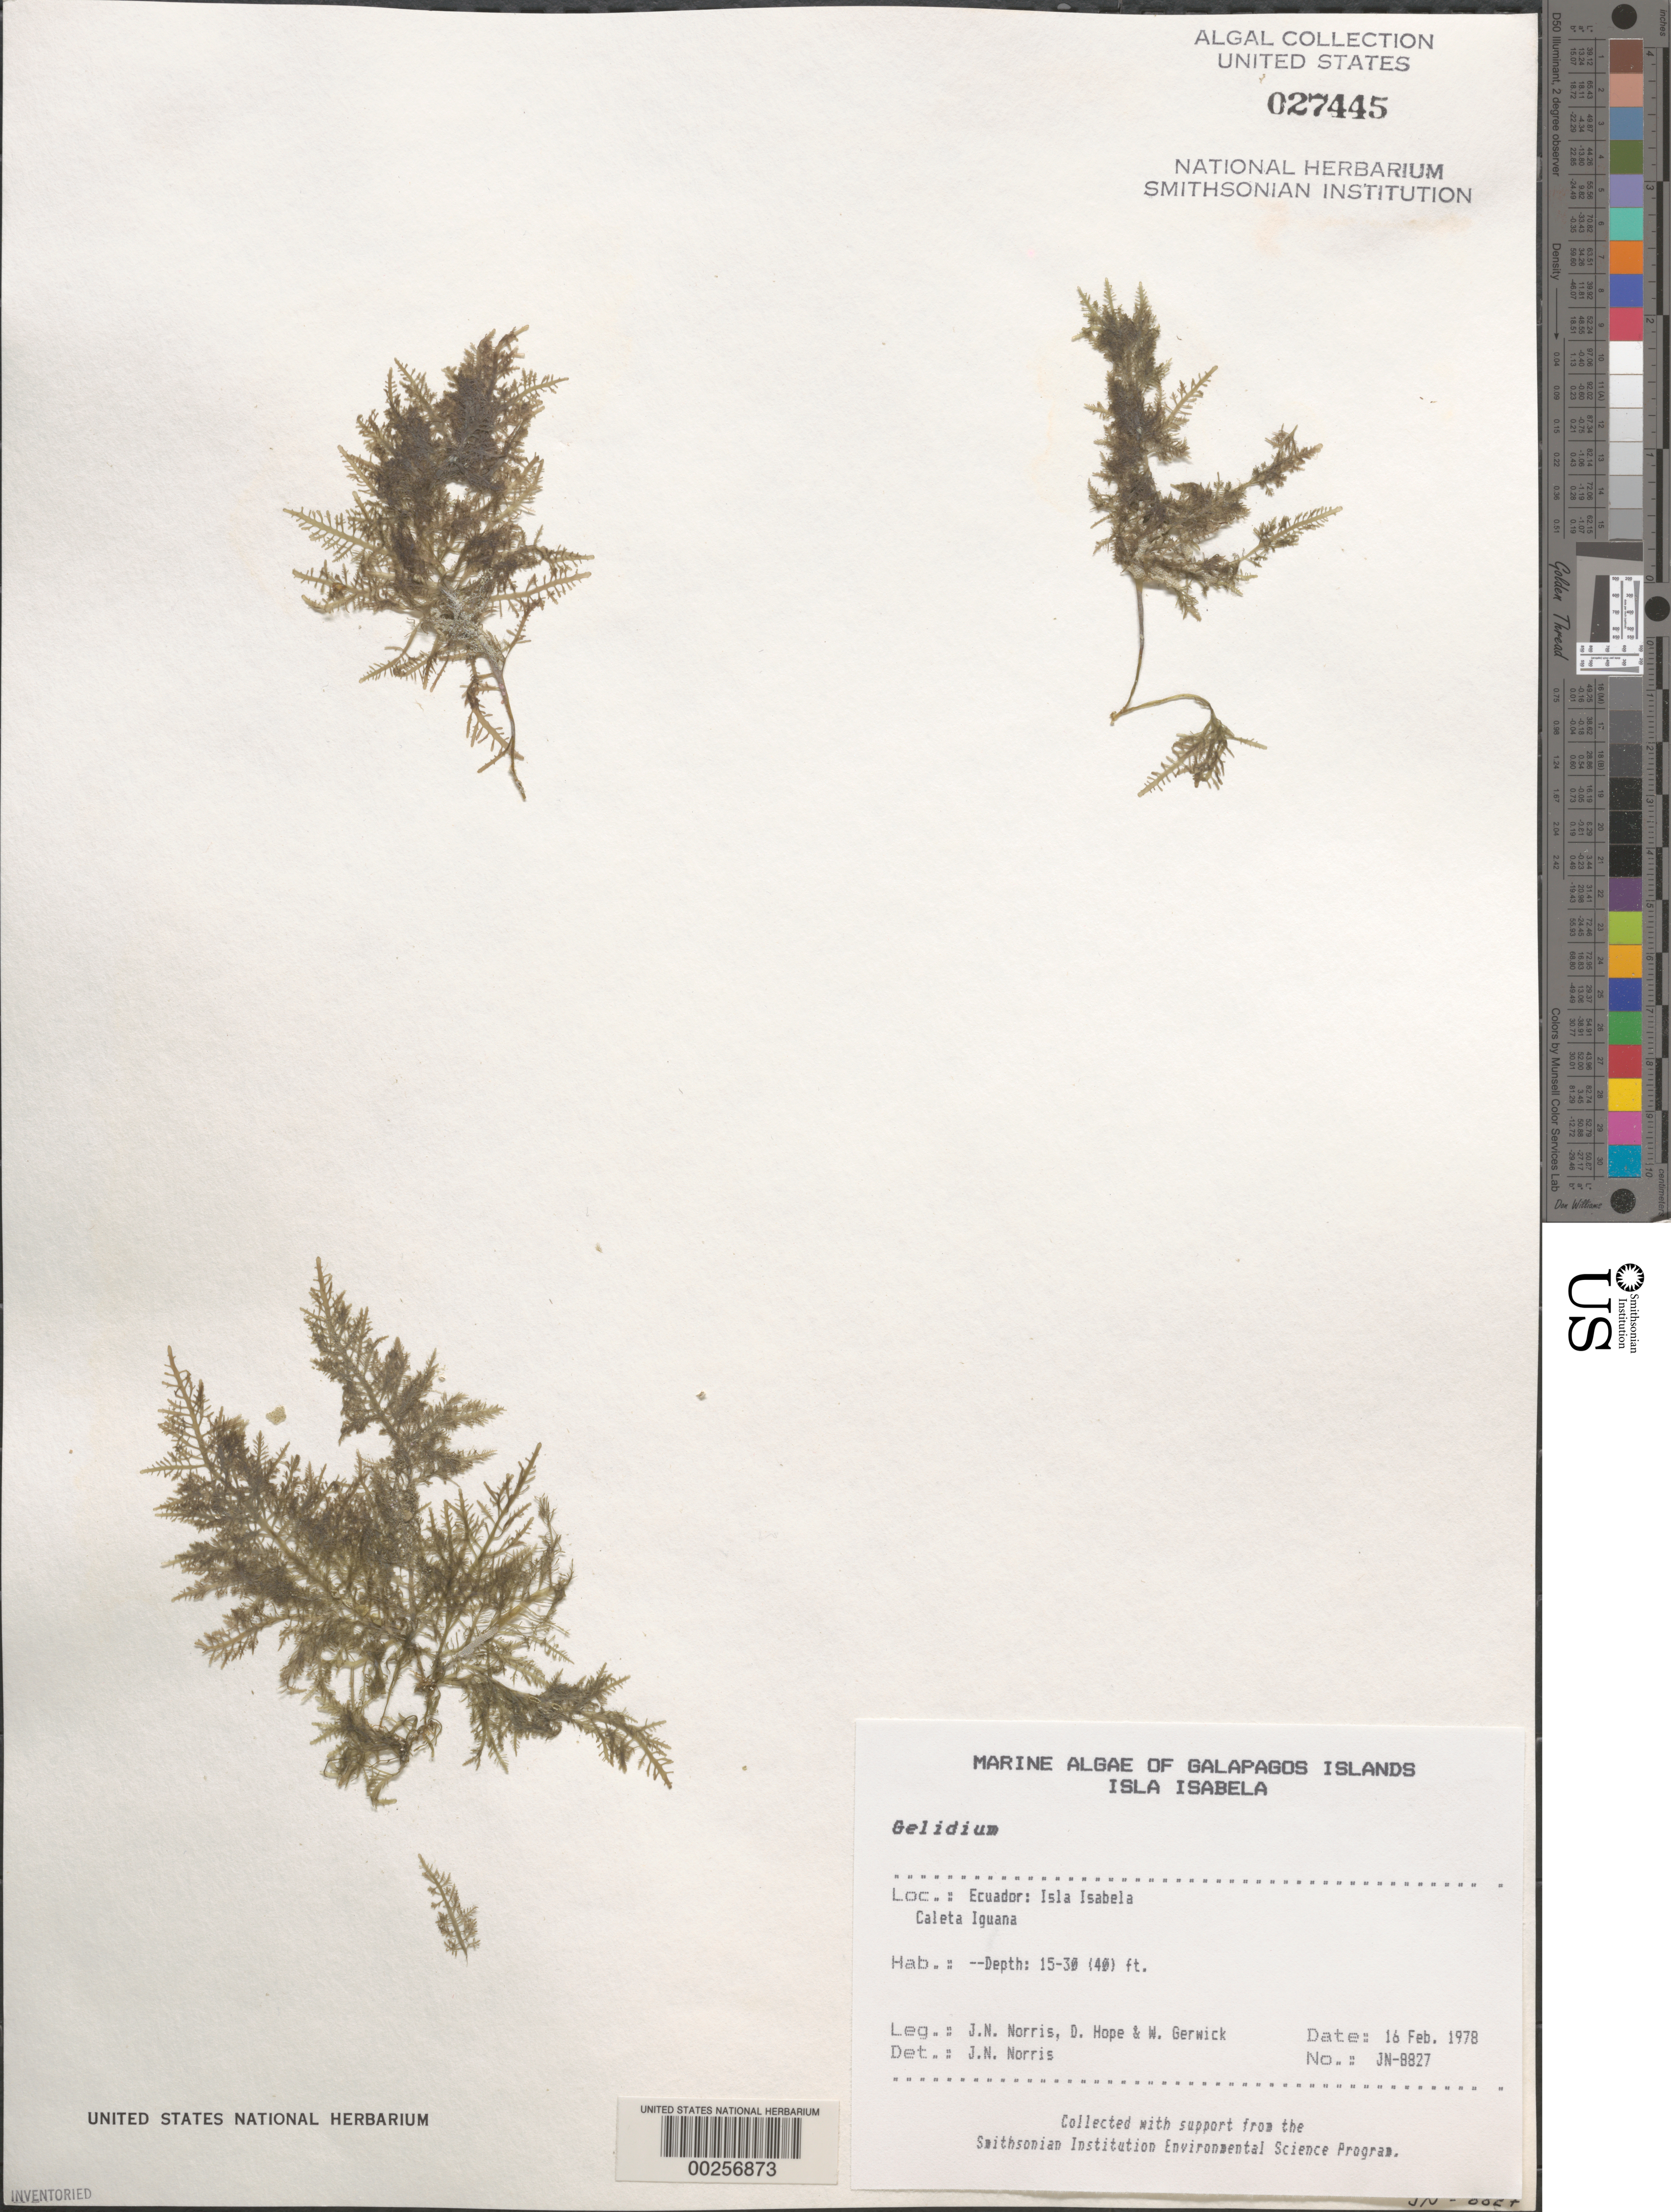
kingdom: Plantae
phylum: Rhodophyta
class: Florideophyceae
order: Gelidiales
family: Gelidiaceae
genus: Gelidium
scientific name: Gelidium sp.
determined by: Norris, James N.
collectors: J. N. Norris, D. Hope & W. Gerwick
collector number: JN-8827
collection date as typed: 16 Feb 1978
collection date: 1978-02-16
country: Ecuador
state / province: Colón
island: Isabela [Albemarle]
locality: Caleta Iguana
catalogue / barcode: US 27445